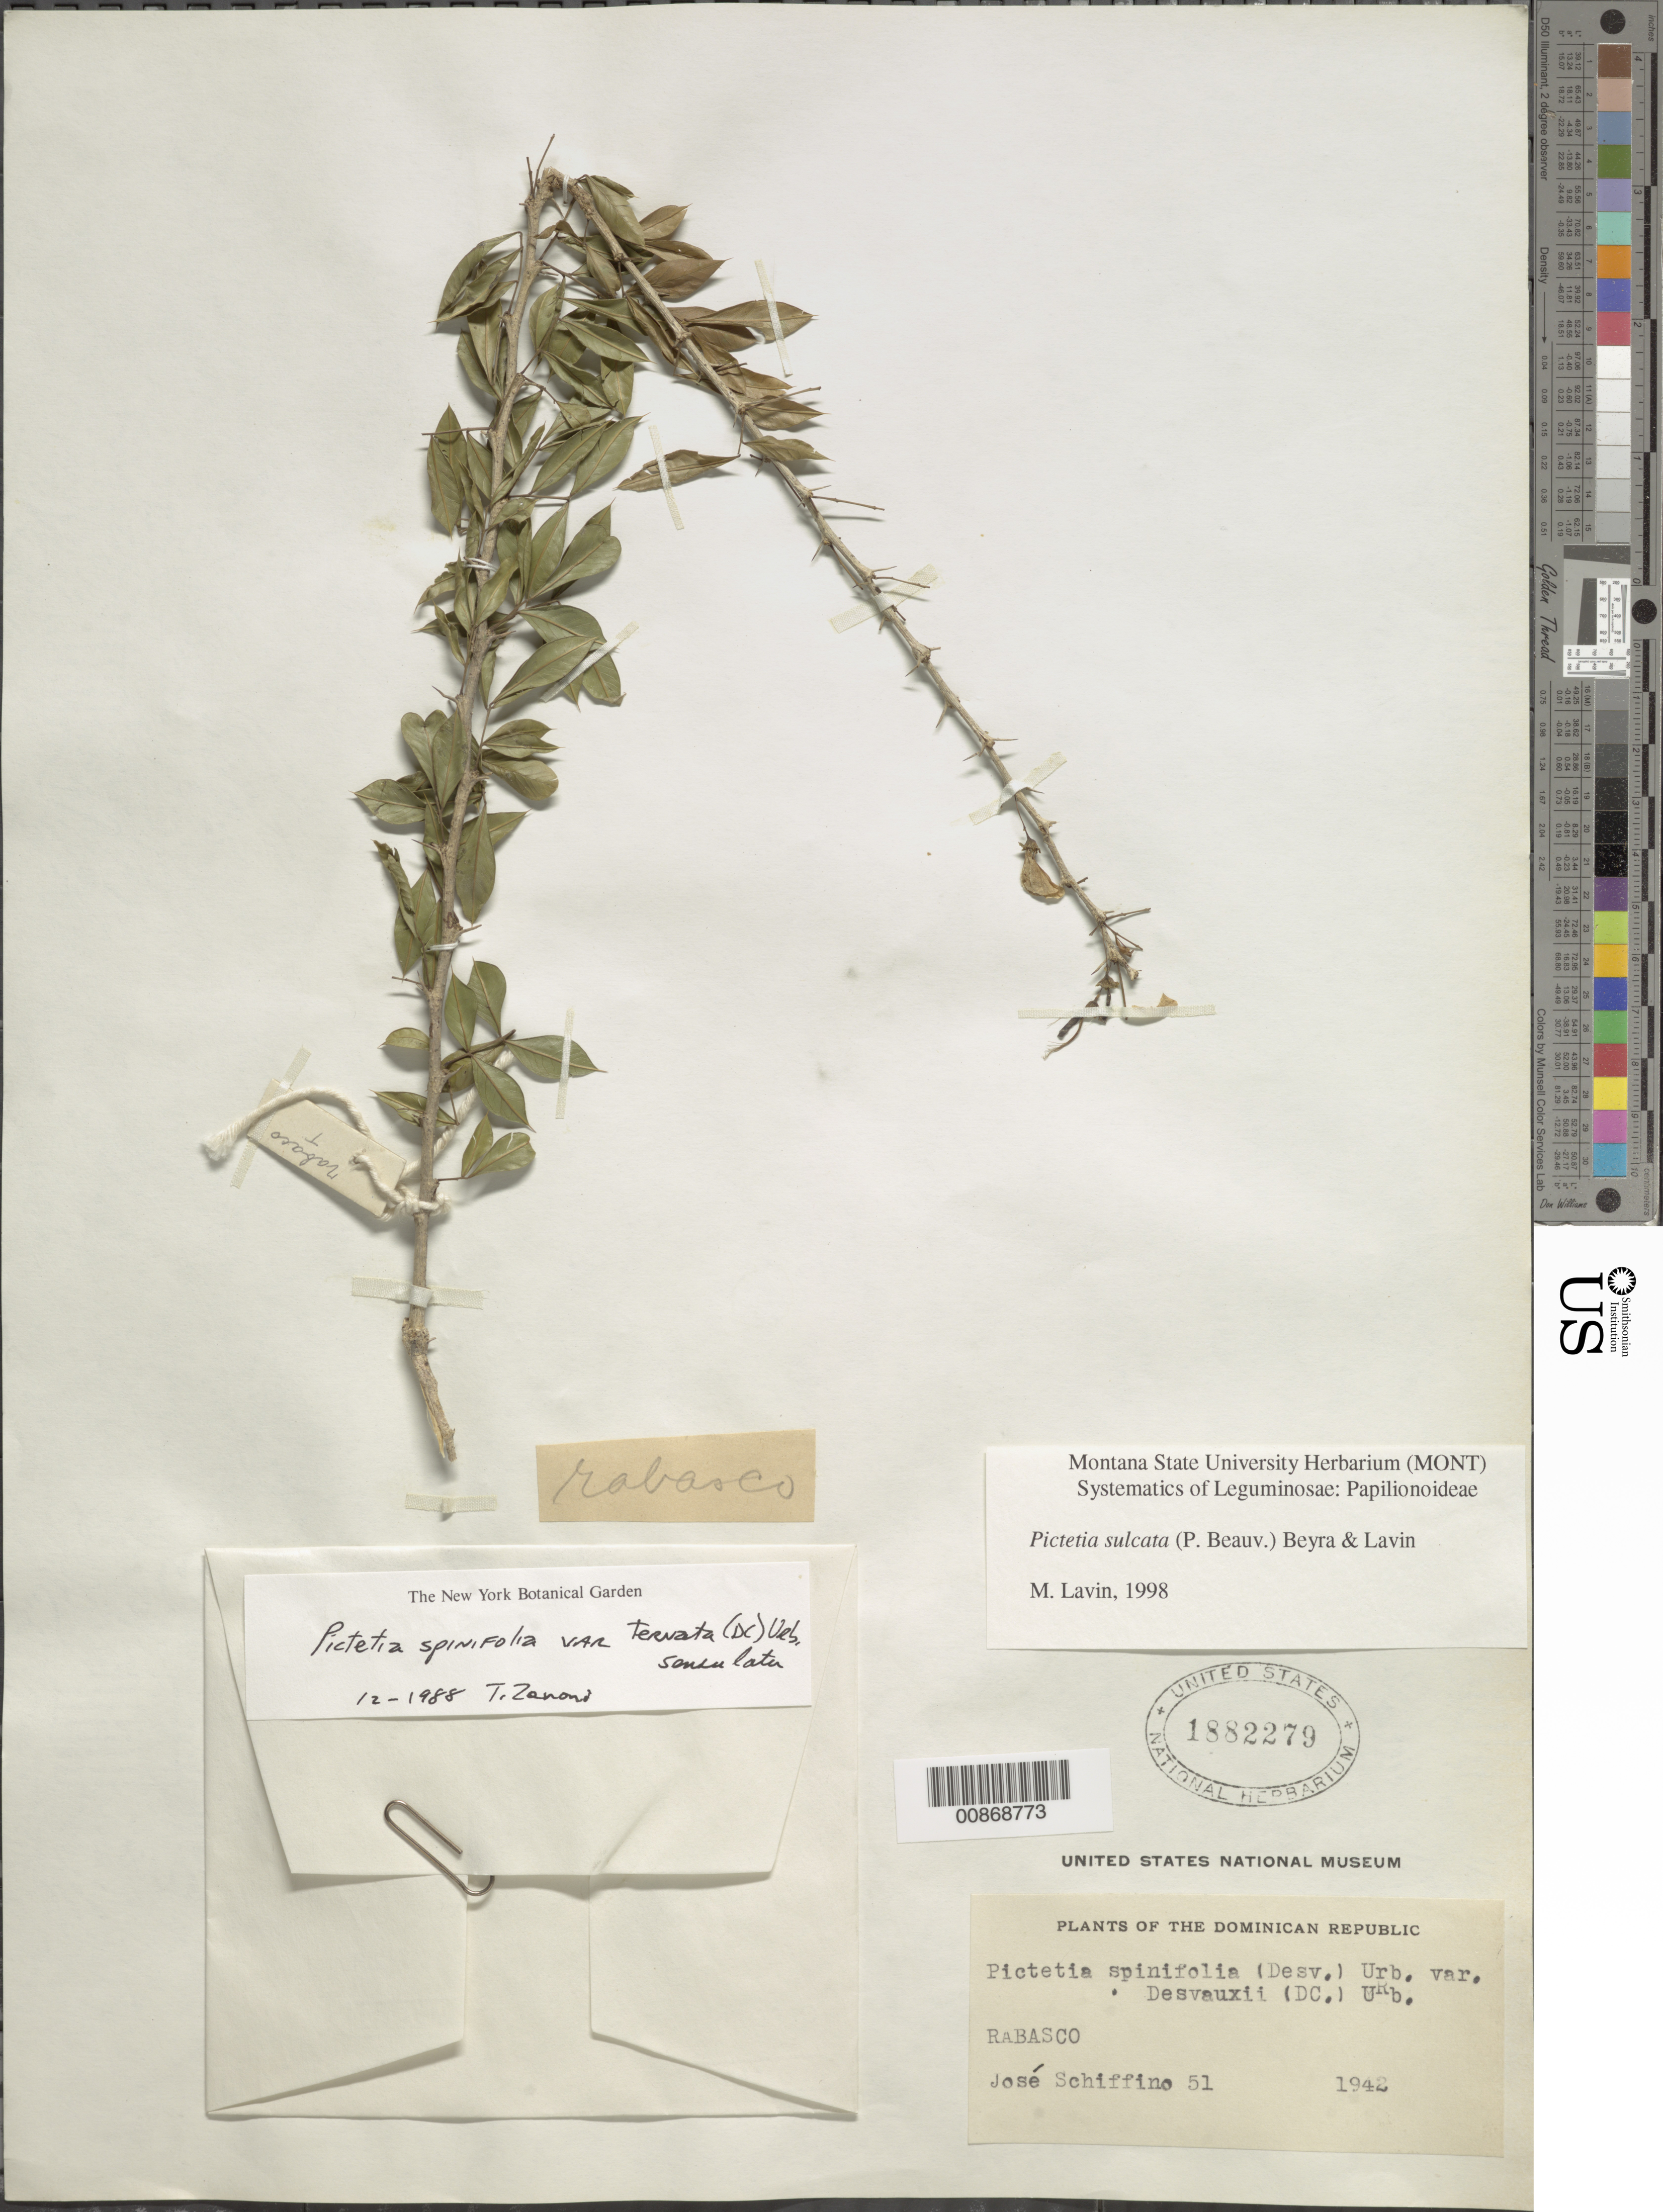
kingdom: Plantae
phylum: Tracheophyta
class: Magnoliopsida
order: Fabales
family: Fabaceae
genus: Pictetia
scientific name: Pictetia sulcata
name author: (P. Beauv.) Beyra & Lavin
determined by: Lavin, M.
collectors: J. Schiffino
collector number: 51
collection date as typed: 1942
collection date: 1942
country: Dominican Republic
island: Hispaniola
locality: Dominican Republic.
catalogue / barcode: US 1882279